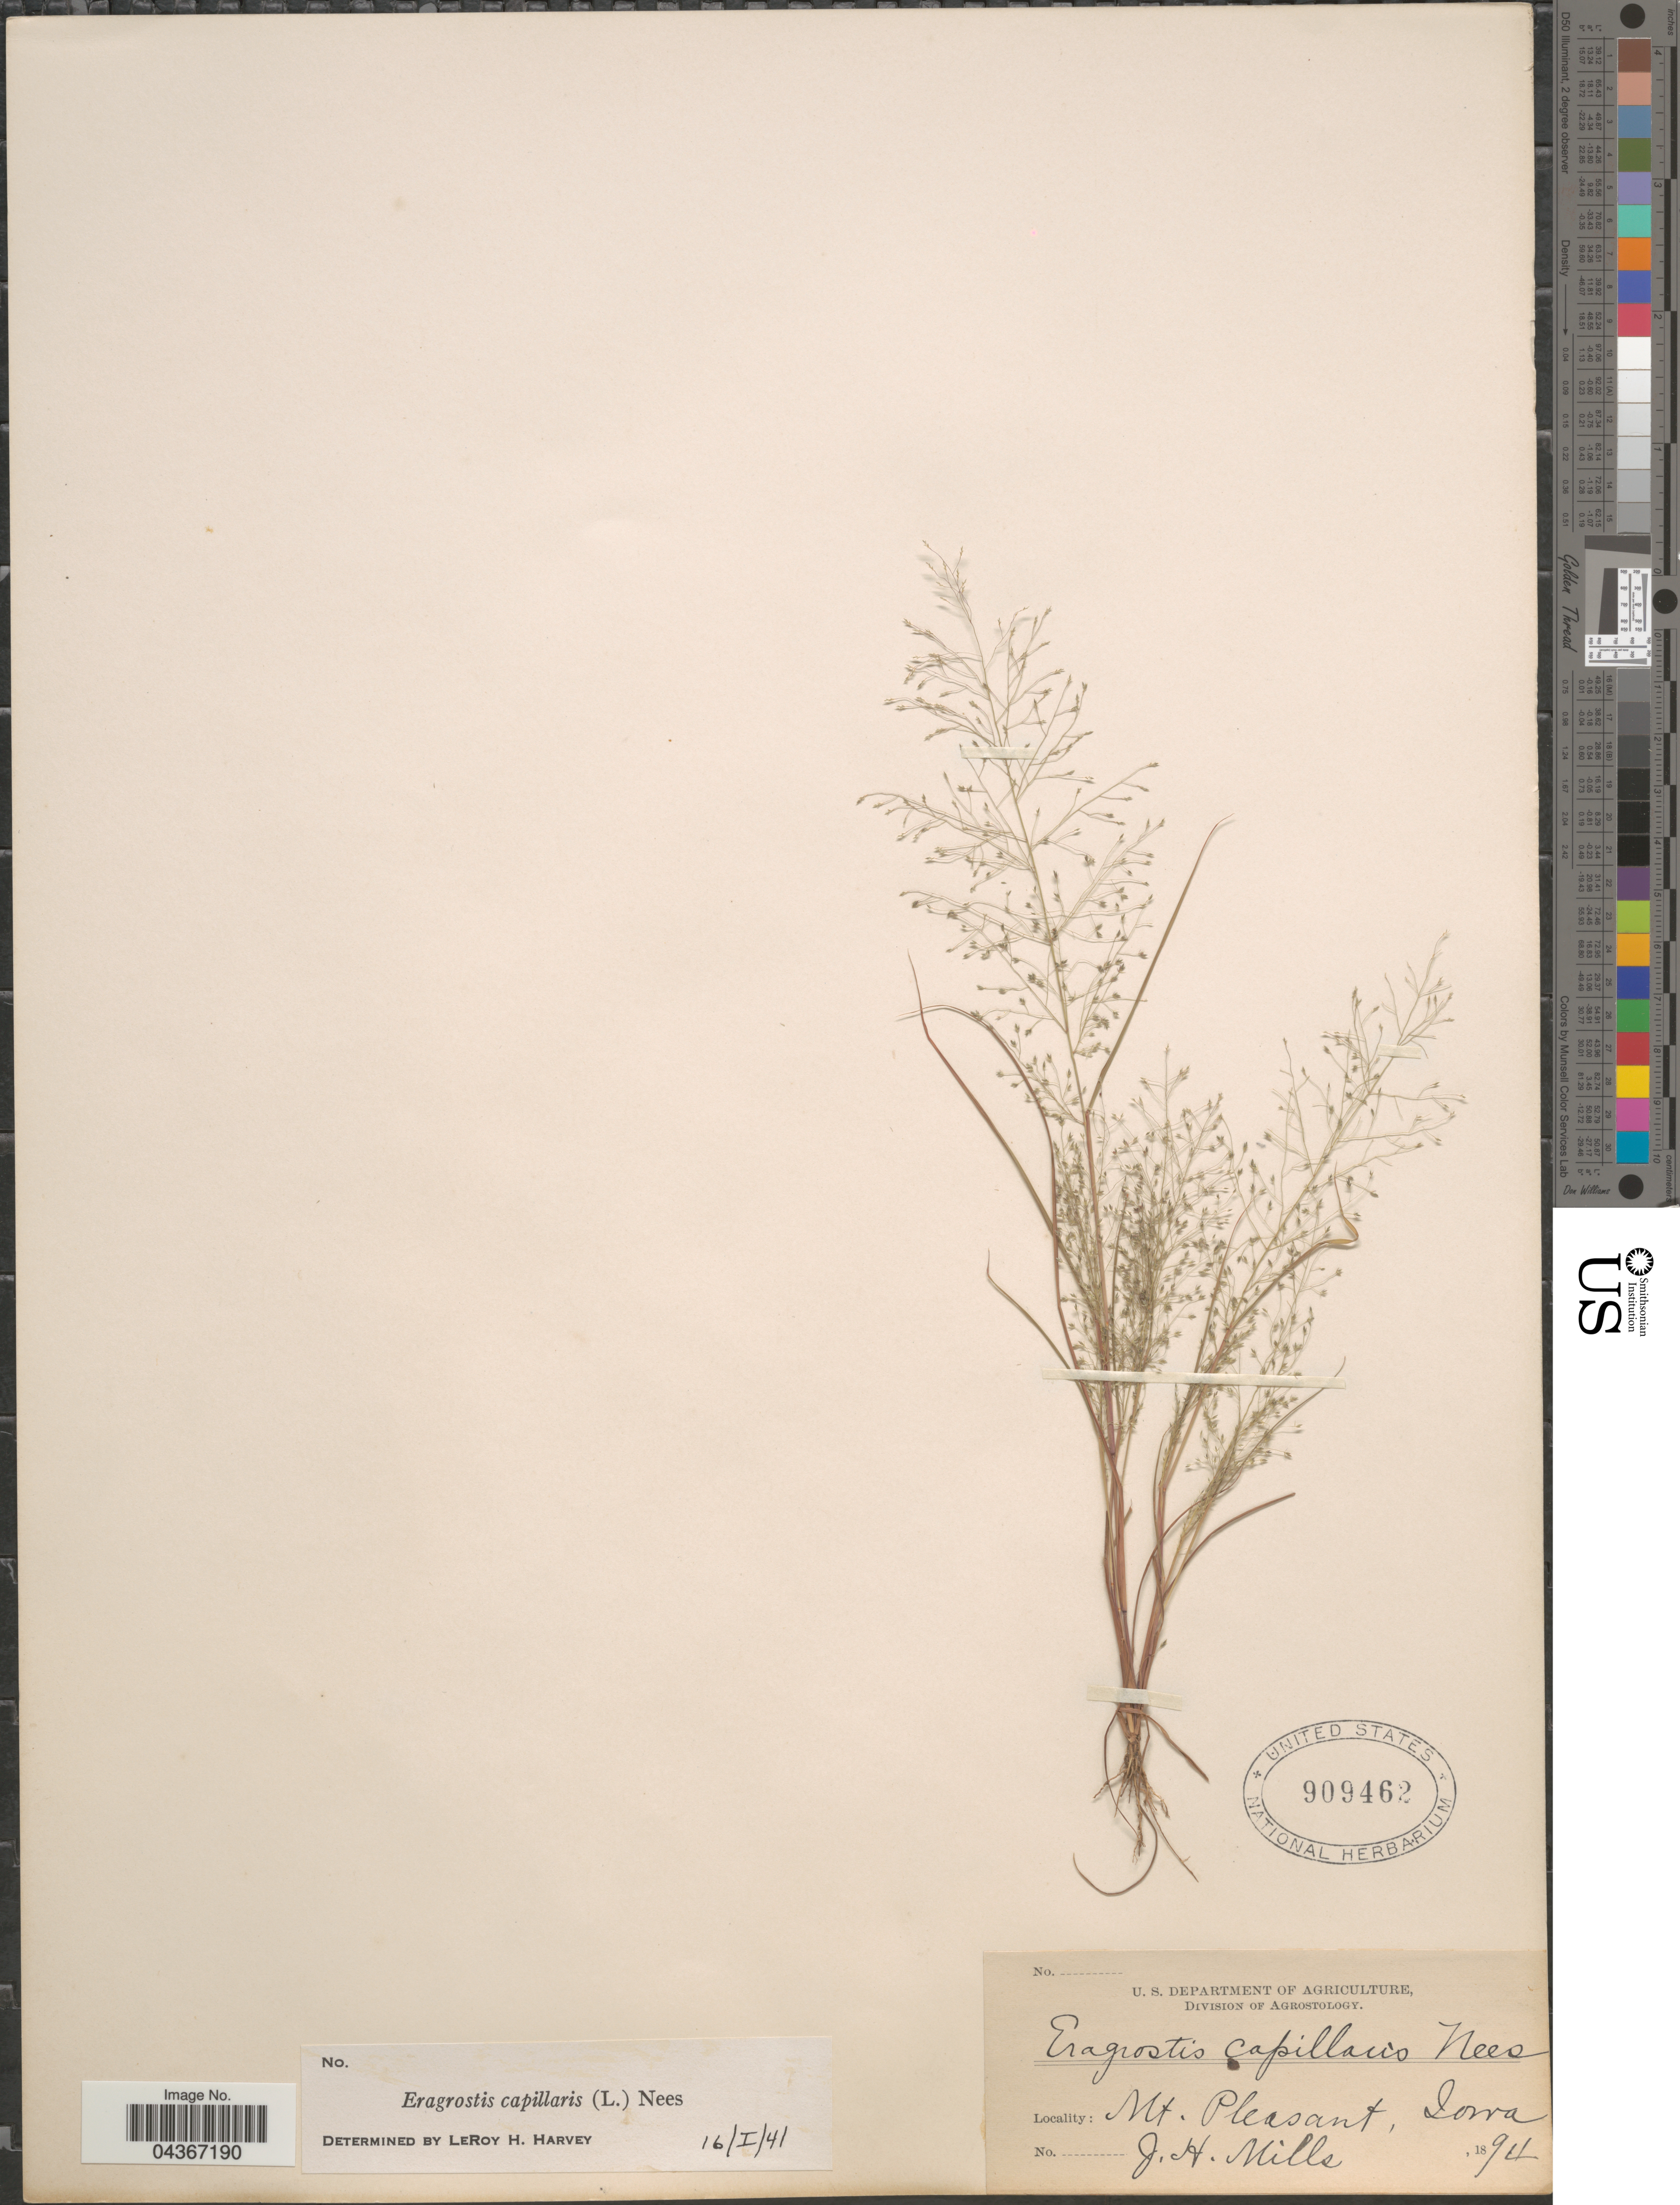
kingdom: Plantae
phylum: Tracheophyta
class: Liliopsida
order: Poales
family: Poaceae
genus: Eragrostis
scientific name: Eragrostis capillaris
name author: (L.) Nees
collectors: J. Mills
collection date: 1894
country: United States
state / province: Iowa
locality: Mt. Pleasant.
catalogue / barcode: US 909462